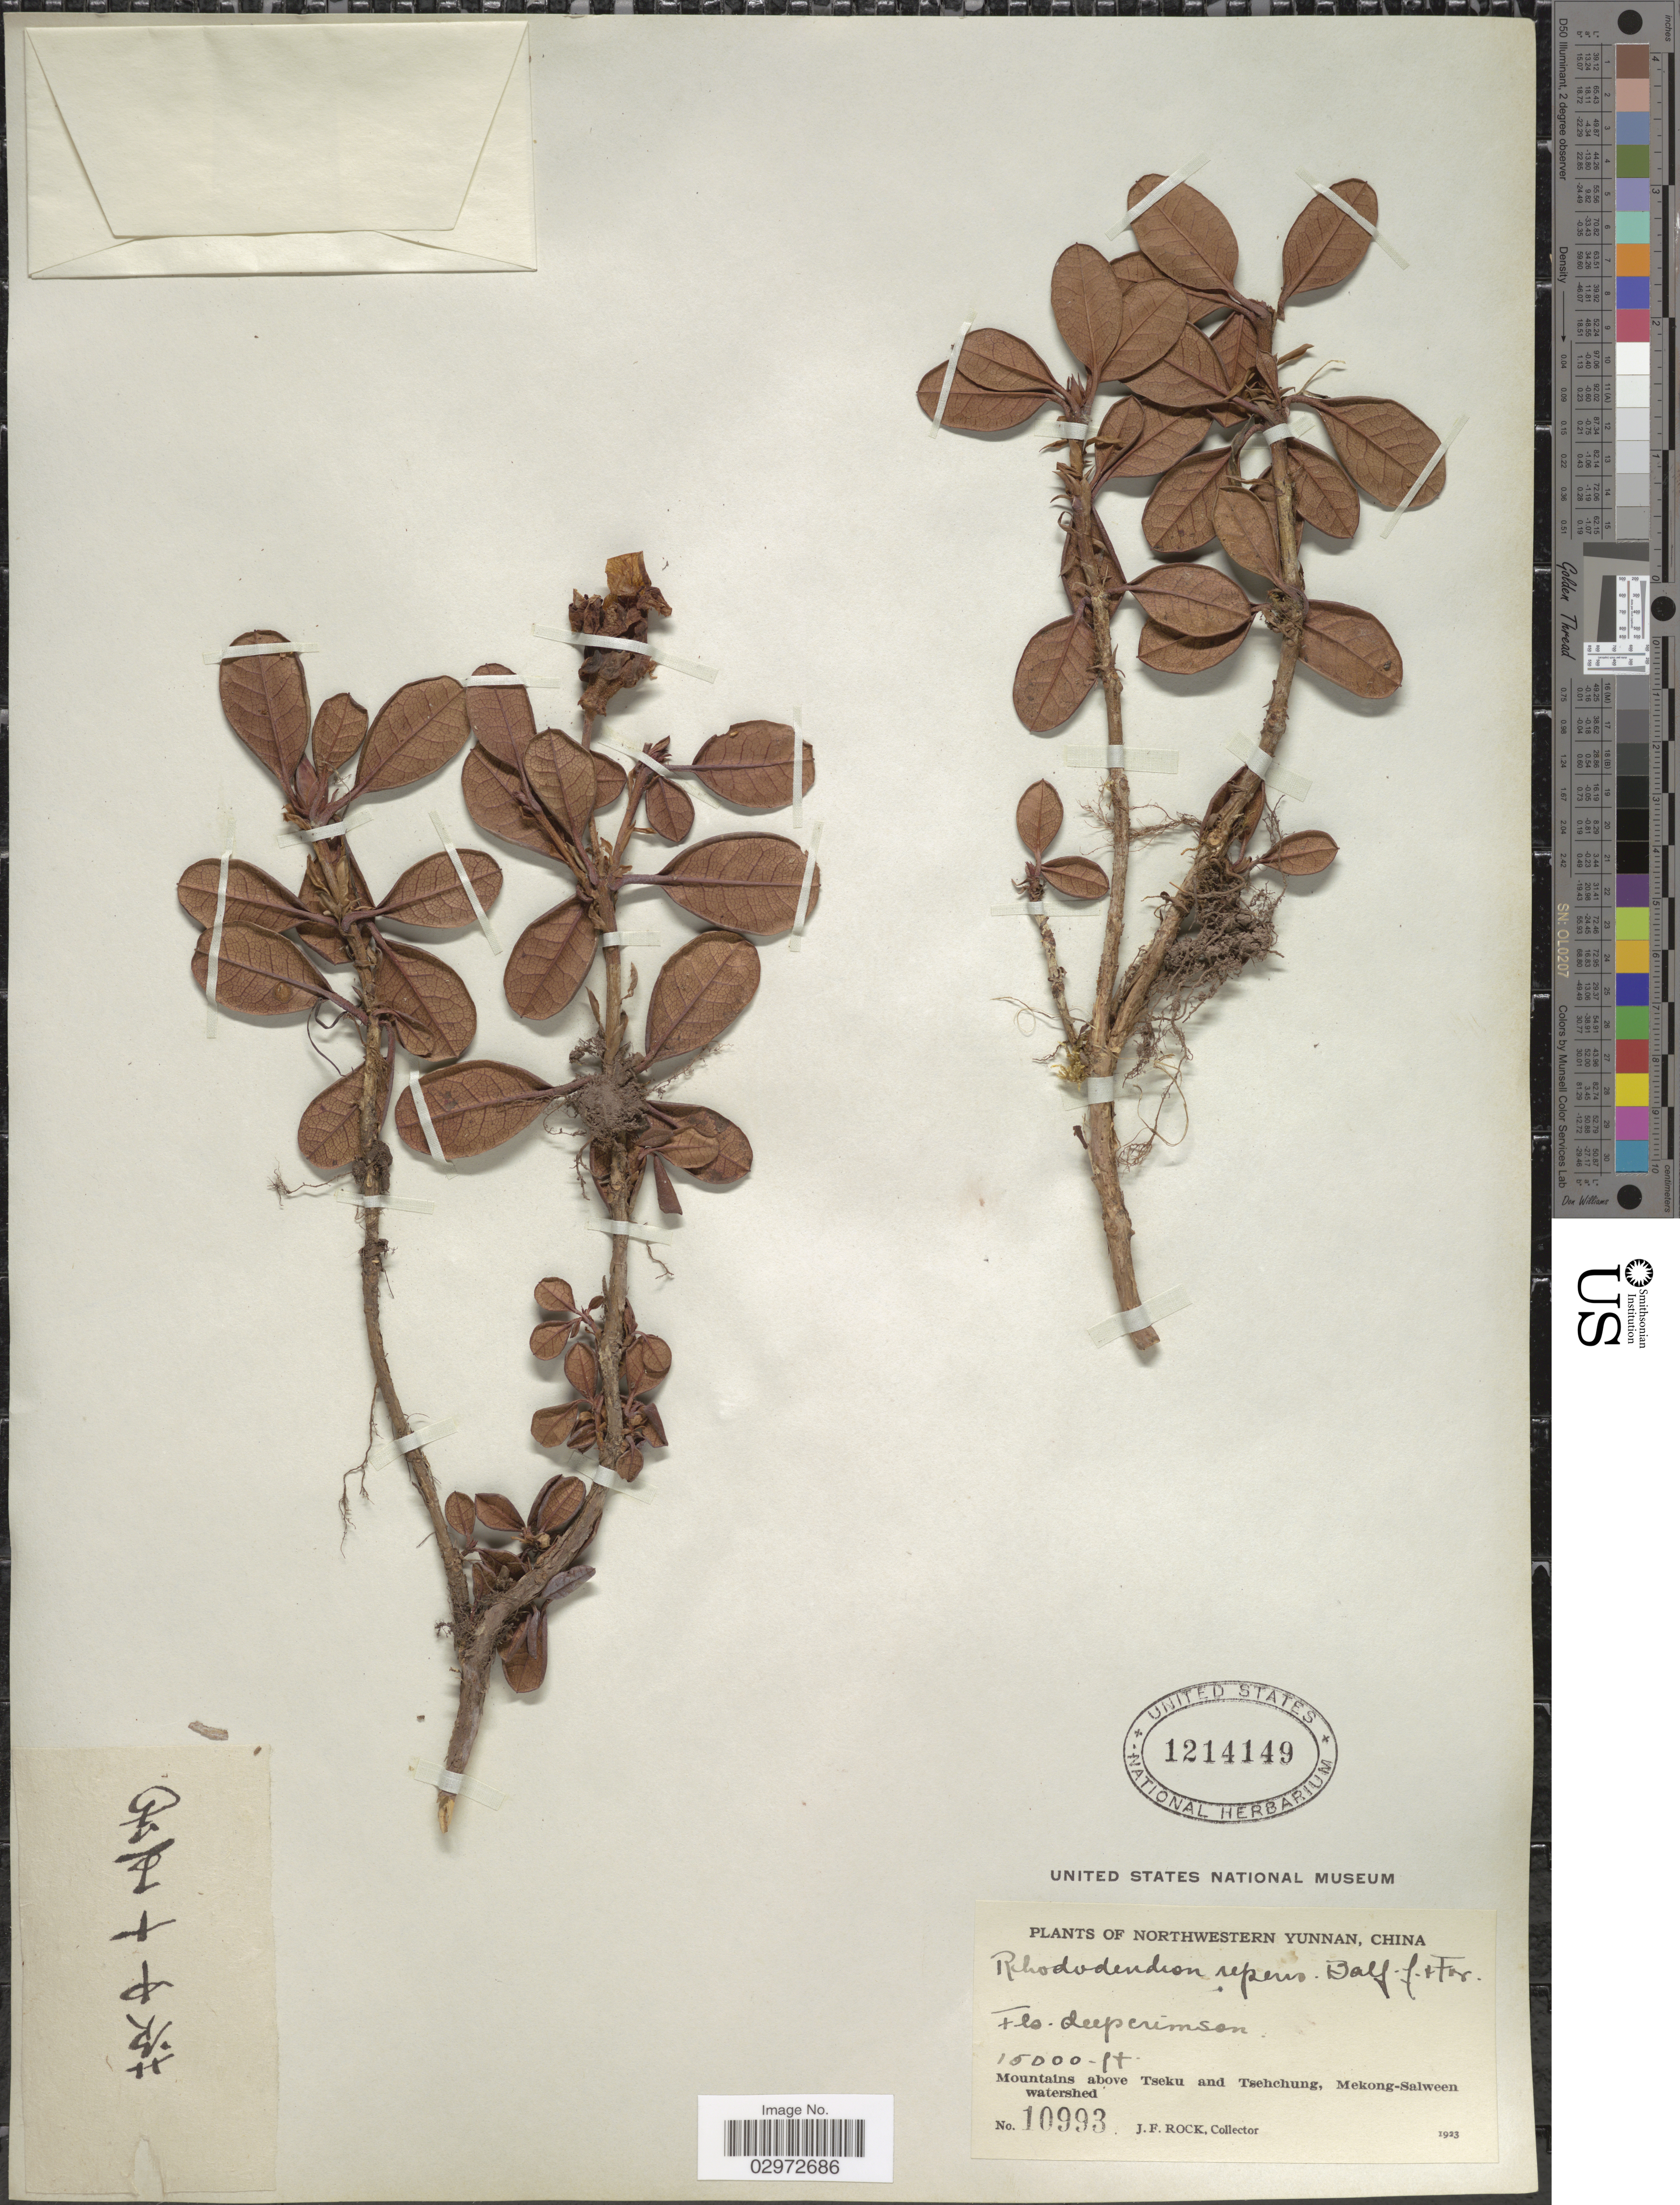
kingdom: Plantae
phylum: Tracheophyta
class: Magnoliopsida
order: Ericales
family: Ericaceae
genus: Rhododendron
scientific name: Rhododendron repens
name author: Balf. f. & Forrest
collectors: J. Rock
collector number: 10993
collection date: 1923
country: China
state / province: Yunnan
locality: Northwestern Yunnan. Mountains above Tseku and Tsehchung, Mekong-Salween watershed.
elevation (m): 4572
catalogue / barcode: US 1214149